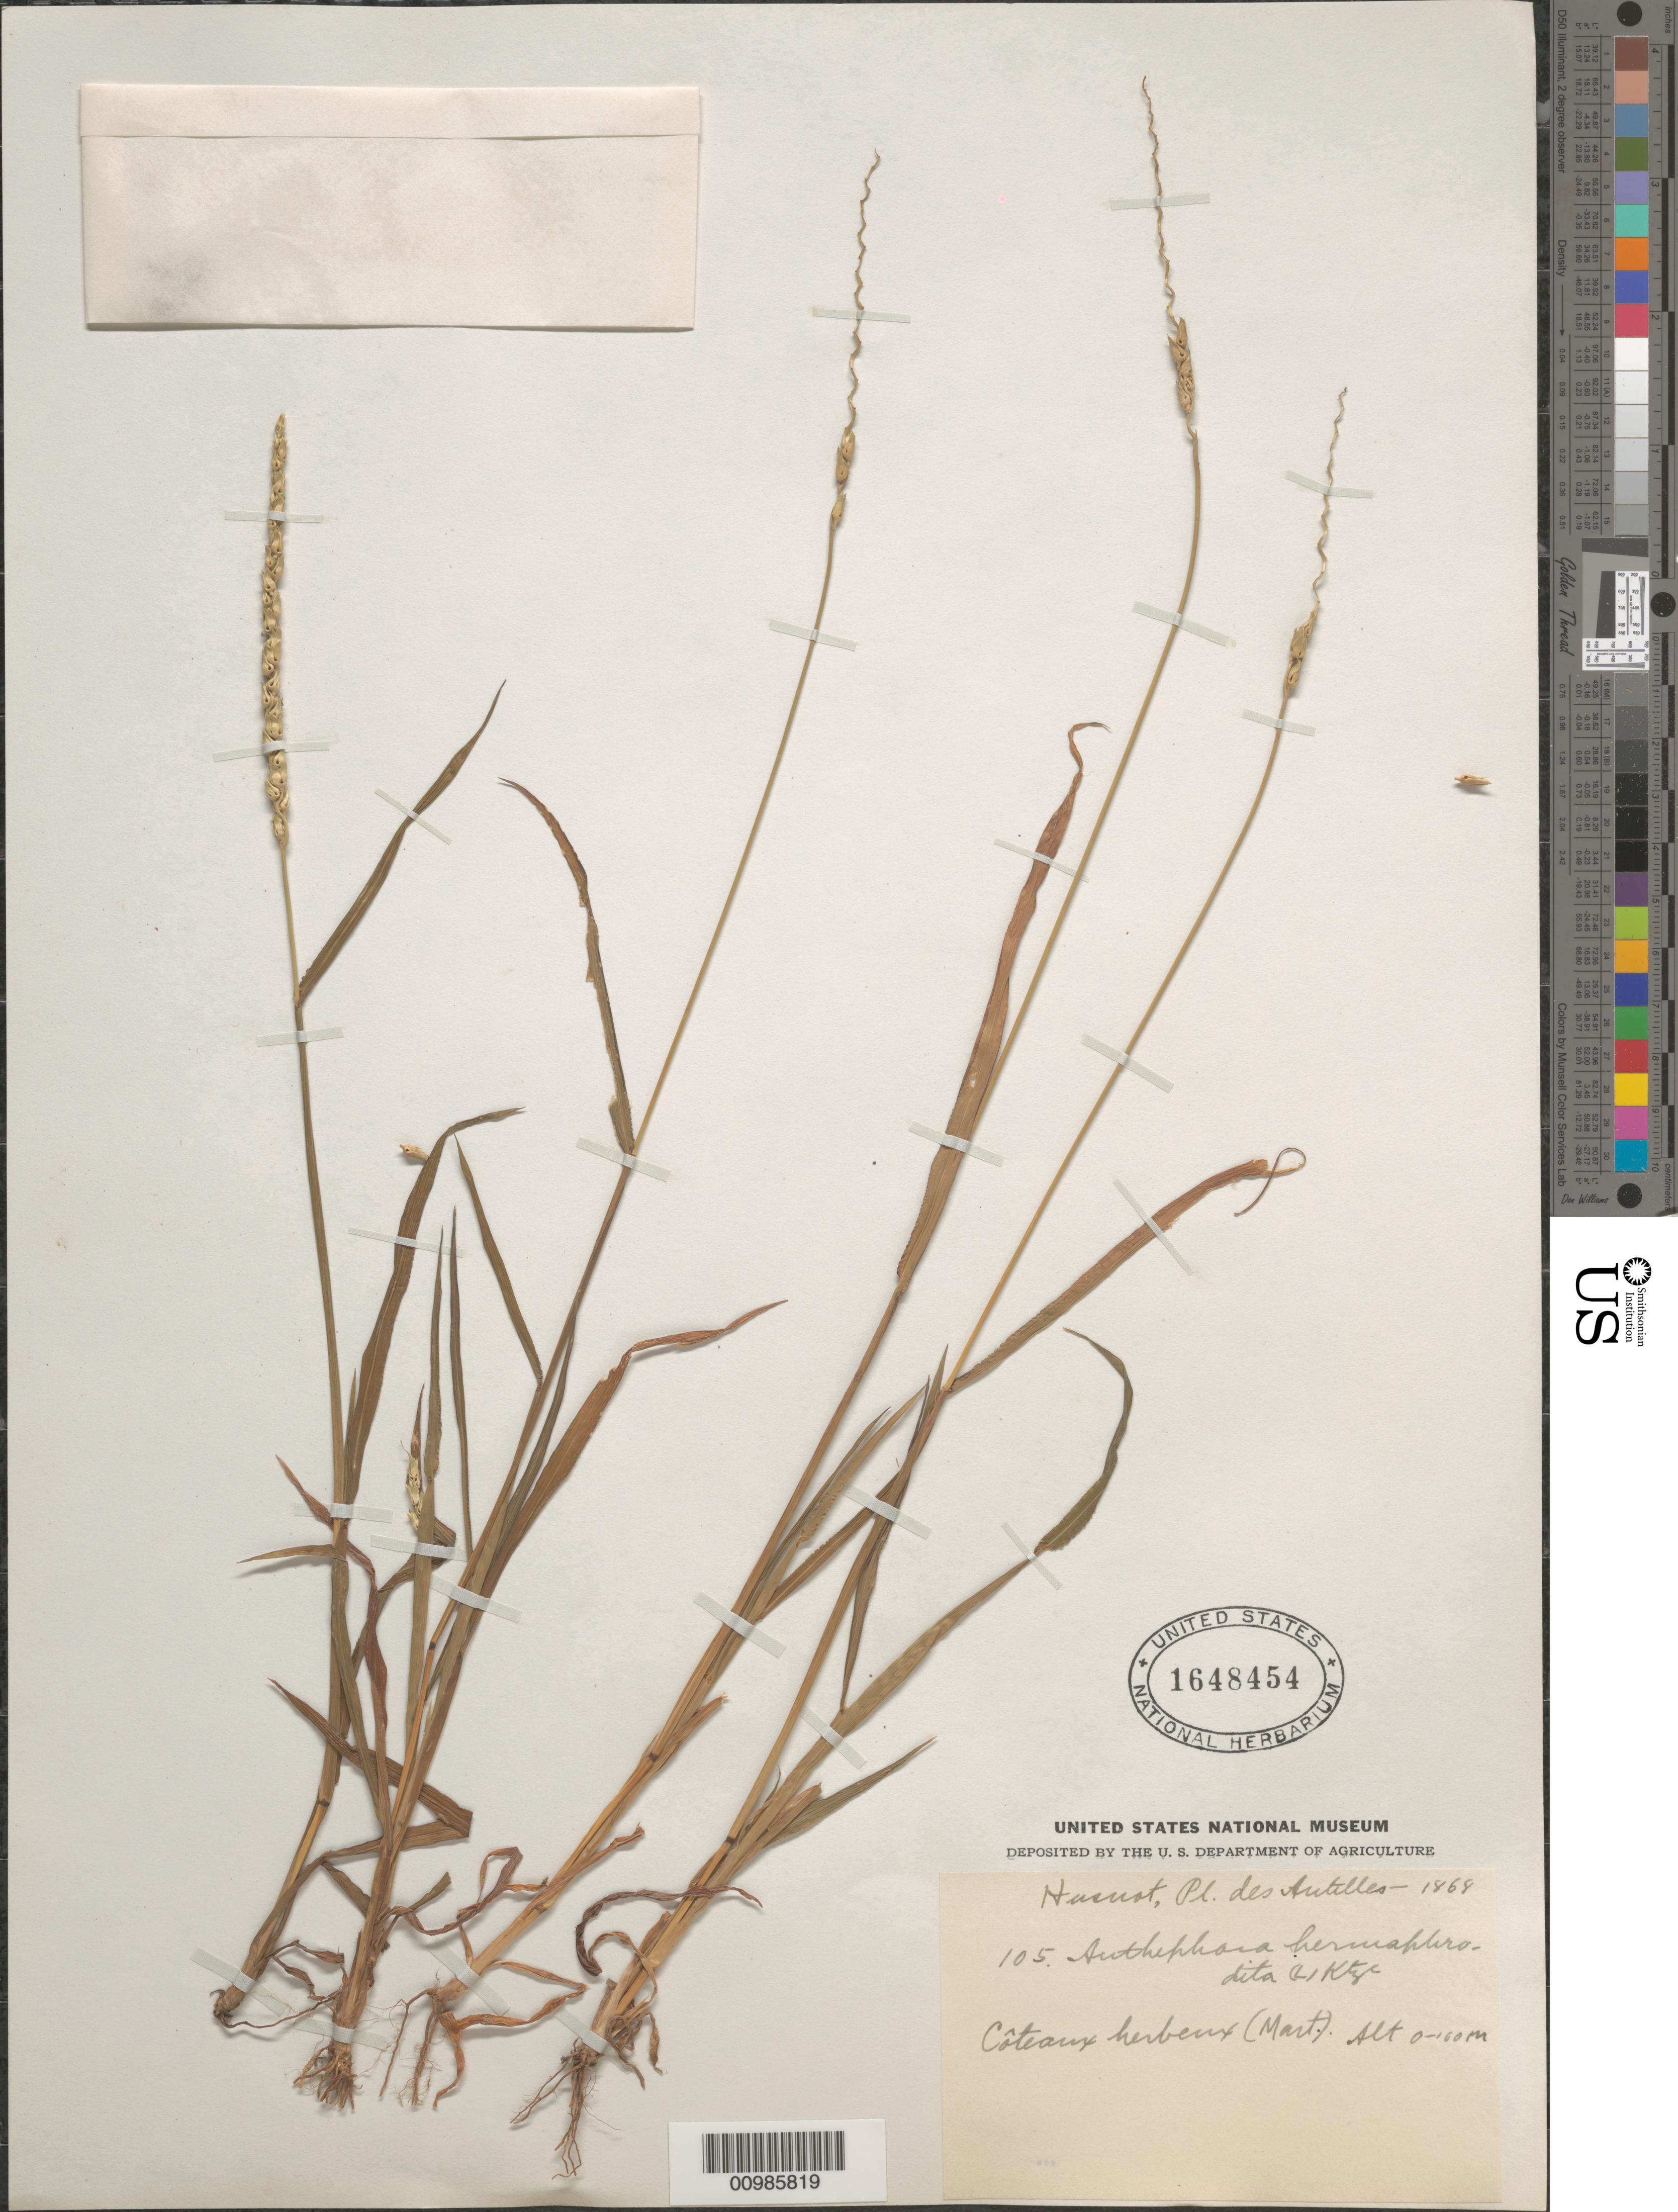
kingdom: Plantae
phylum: Tracheophyta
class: Liliopsida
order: Poales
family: Poaceae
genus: Anthephora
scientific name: Anthephora hermaphrodita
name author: (L.) Kuntze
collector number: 105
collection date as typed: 1868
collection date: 1868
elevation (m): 0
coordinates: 0 N, 0 E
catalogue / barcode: US 1648454